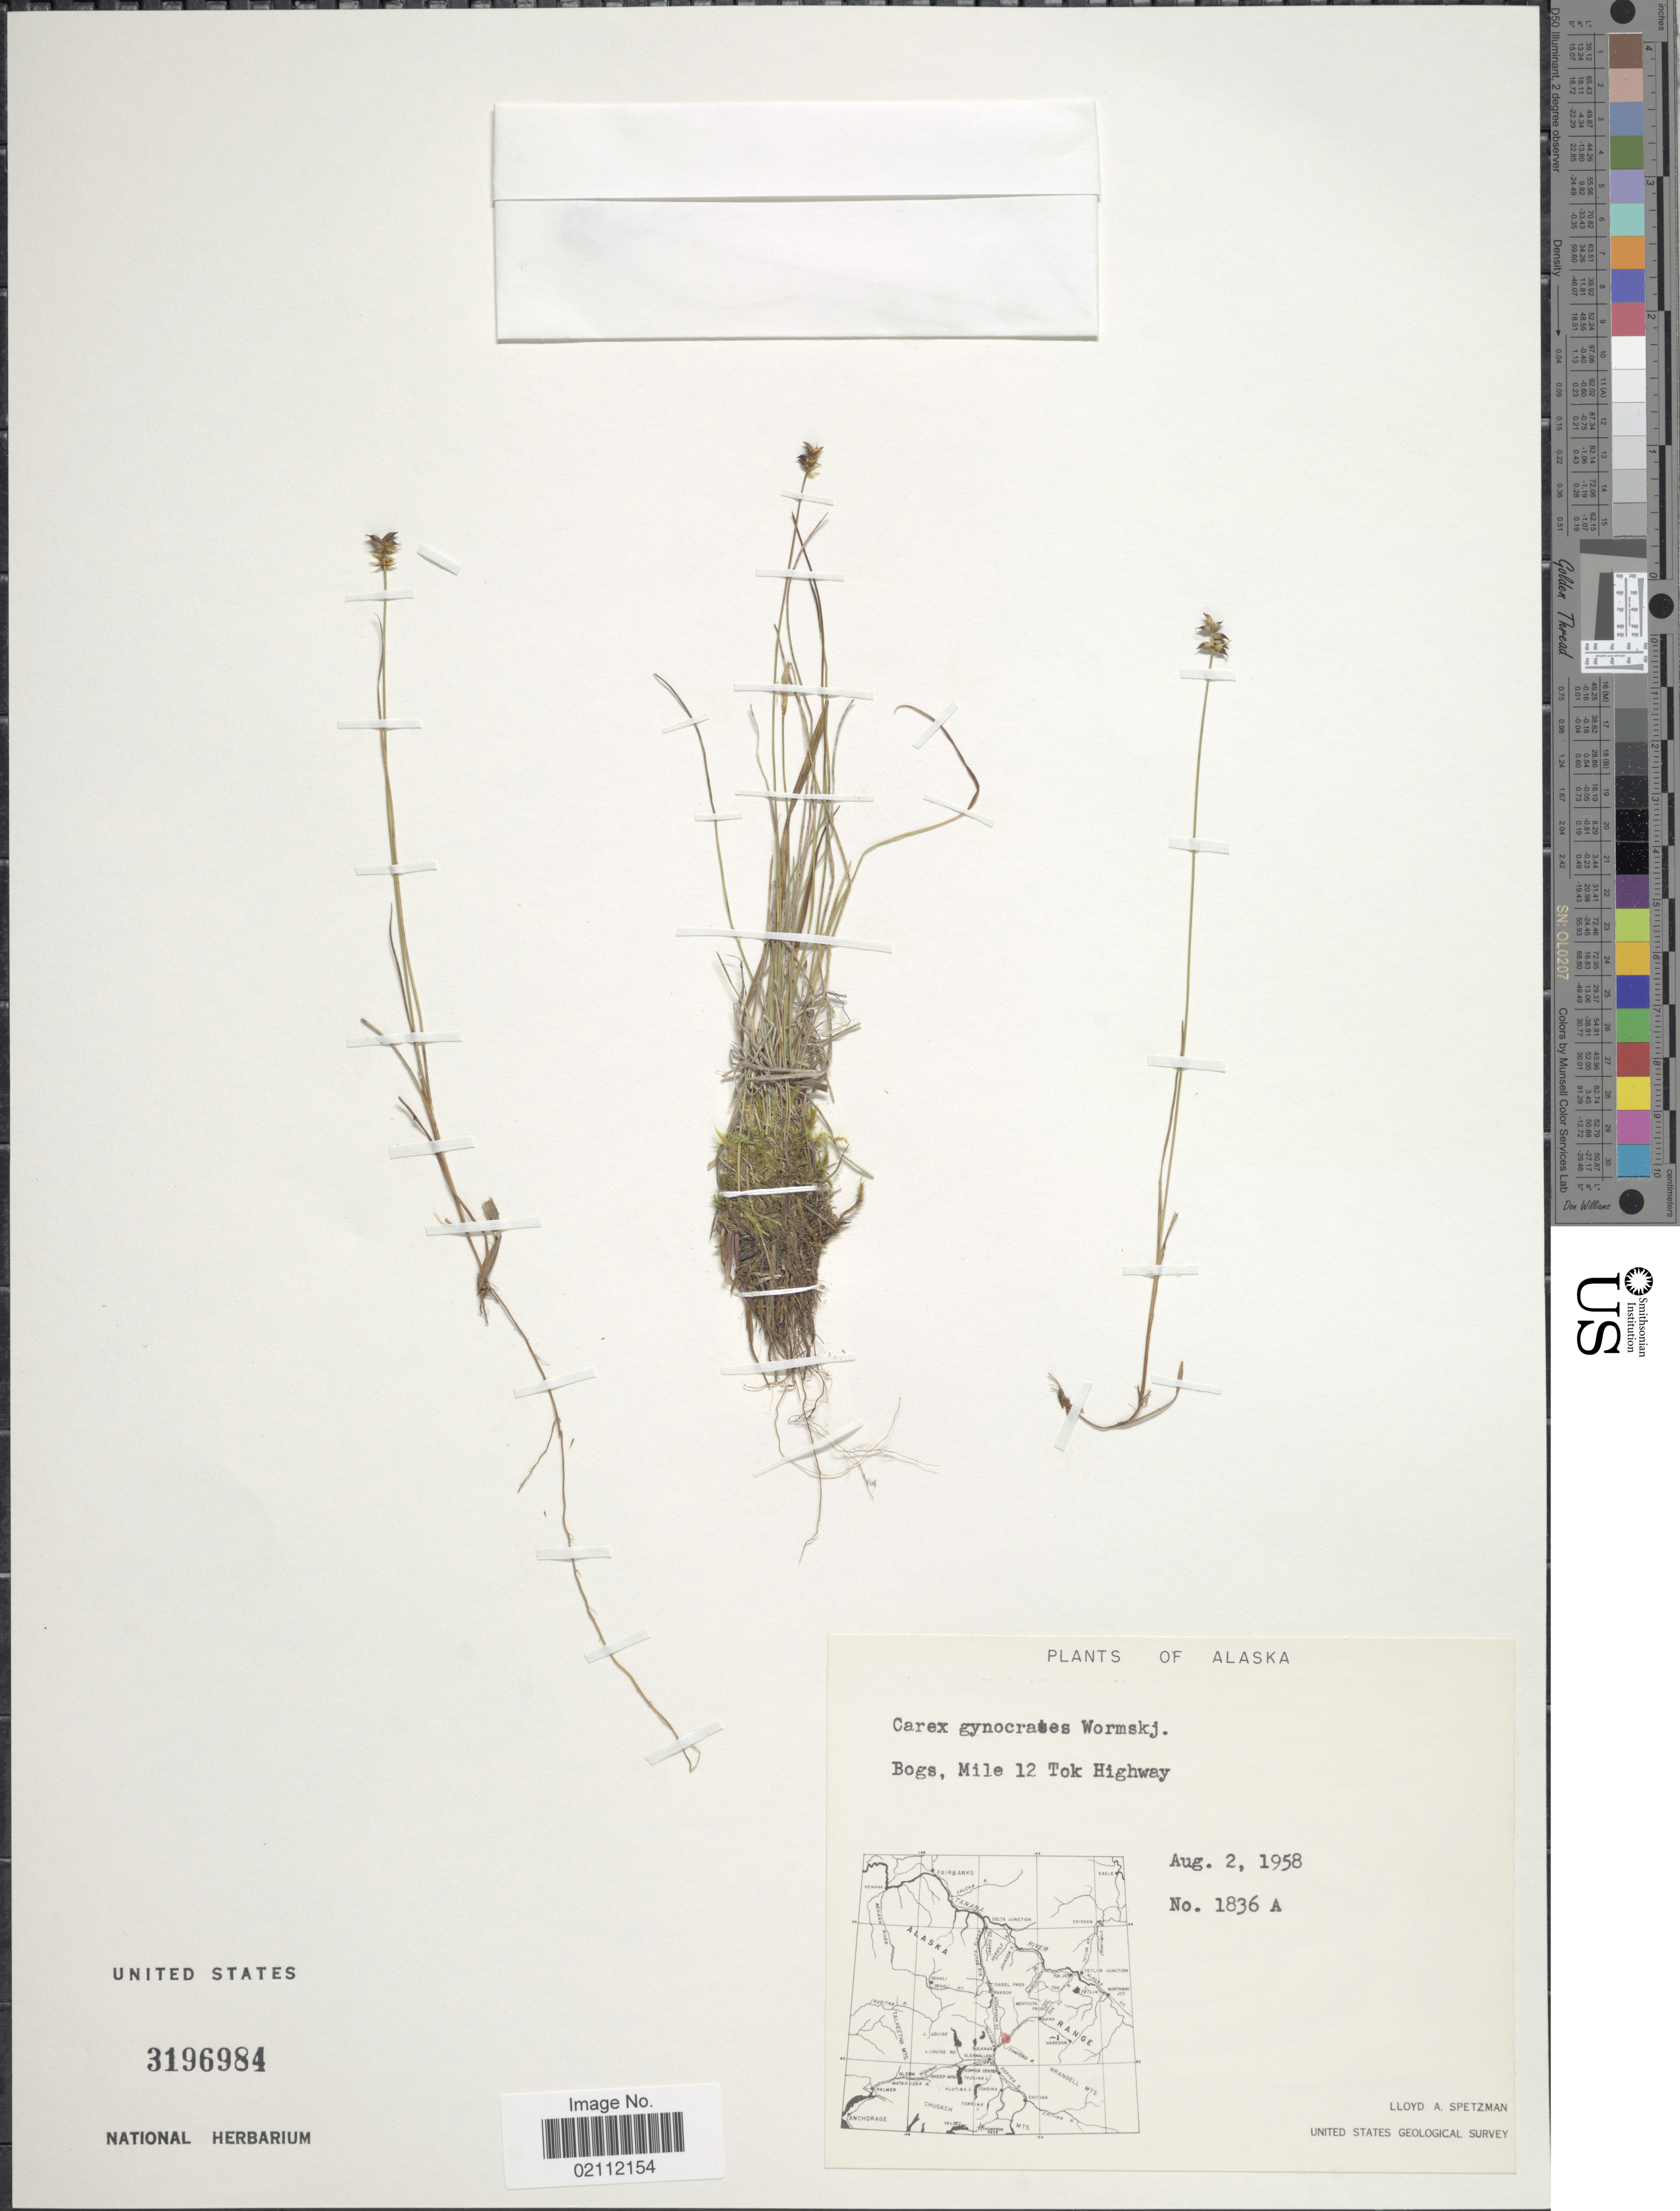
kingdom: Plantae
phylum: Tracheophyta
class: Liliopsida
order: Poales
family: Cyperaceae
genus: Carex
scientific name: Carex nardina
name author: (Hornem.) Fr.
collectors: L. Spetzman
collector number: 1836 A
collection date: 1958-08-02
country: United States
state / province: Alaska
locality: Mile 12 Tok Highway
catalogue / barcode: US 3196984